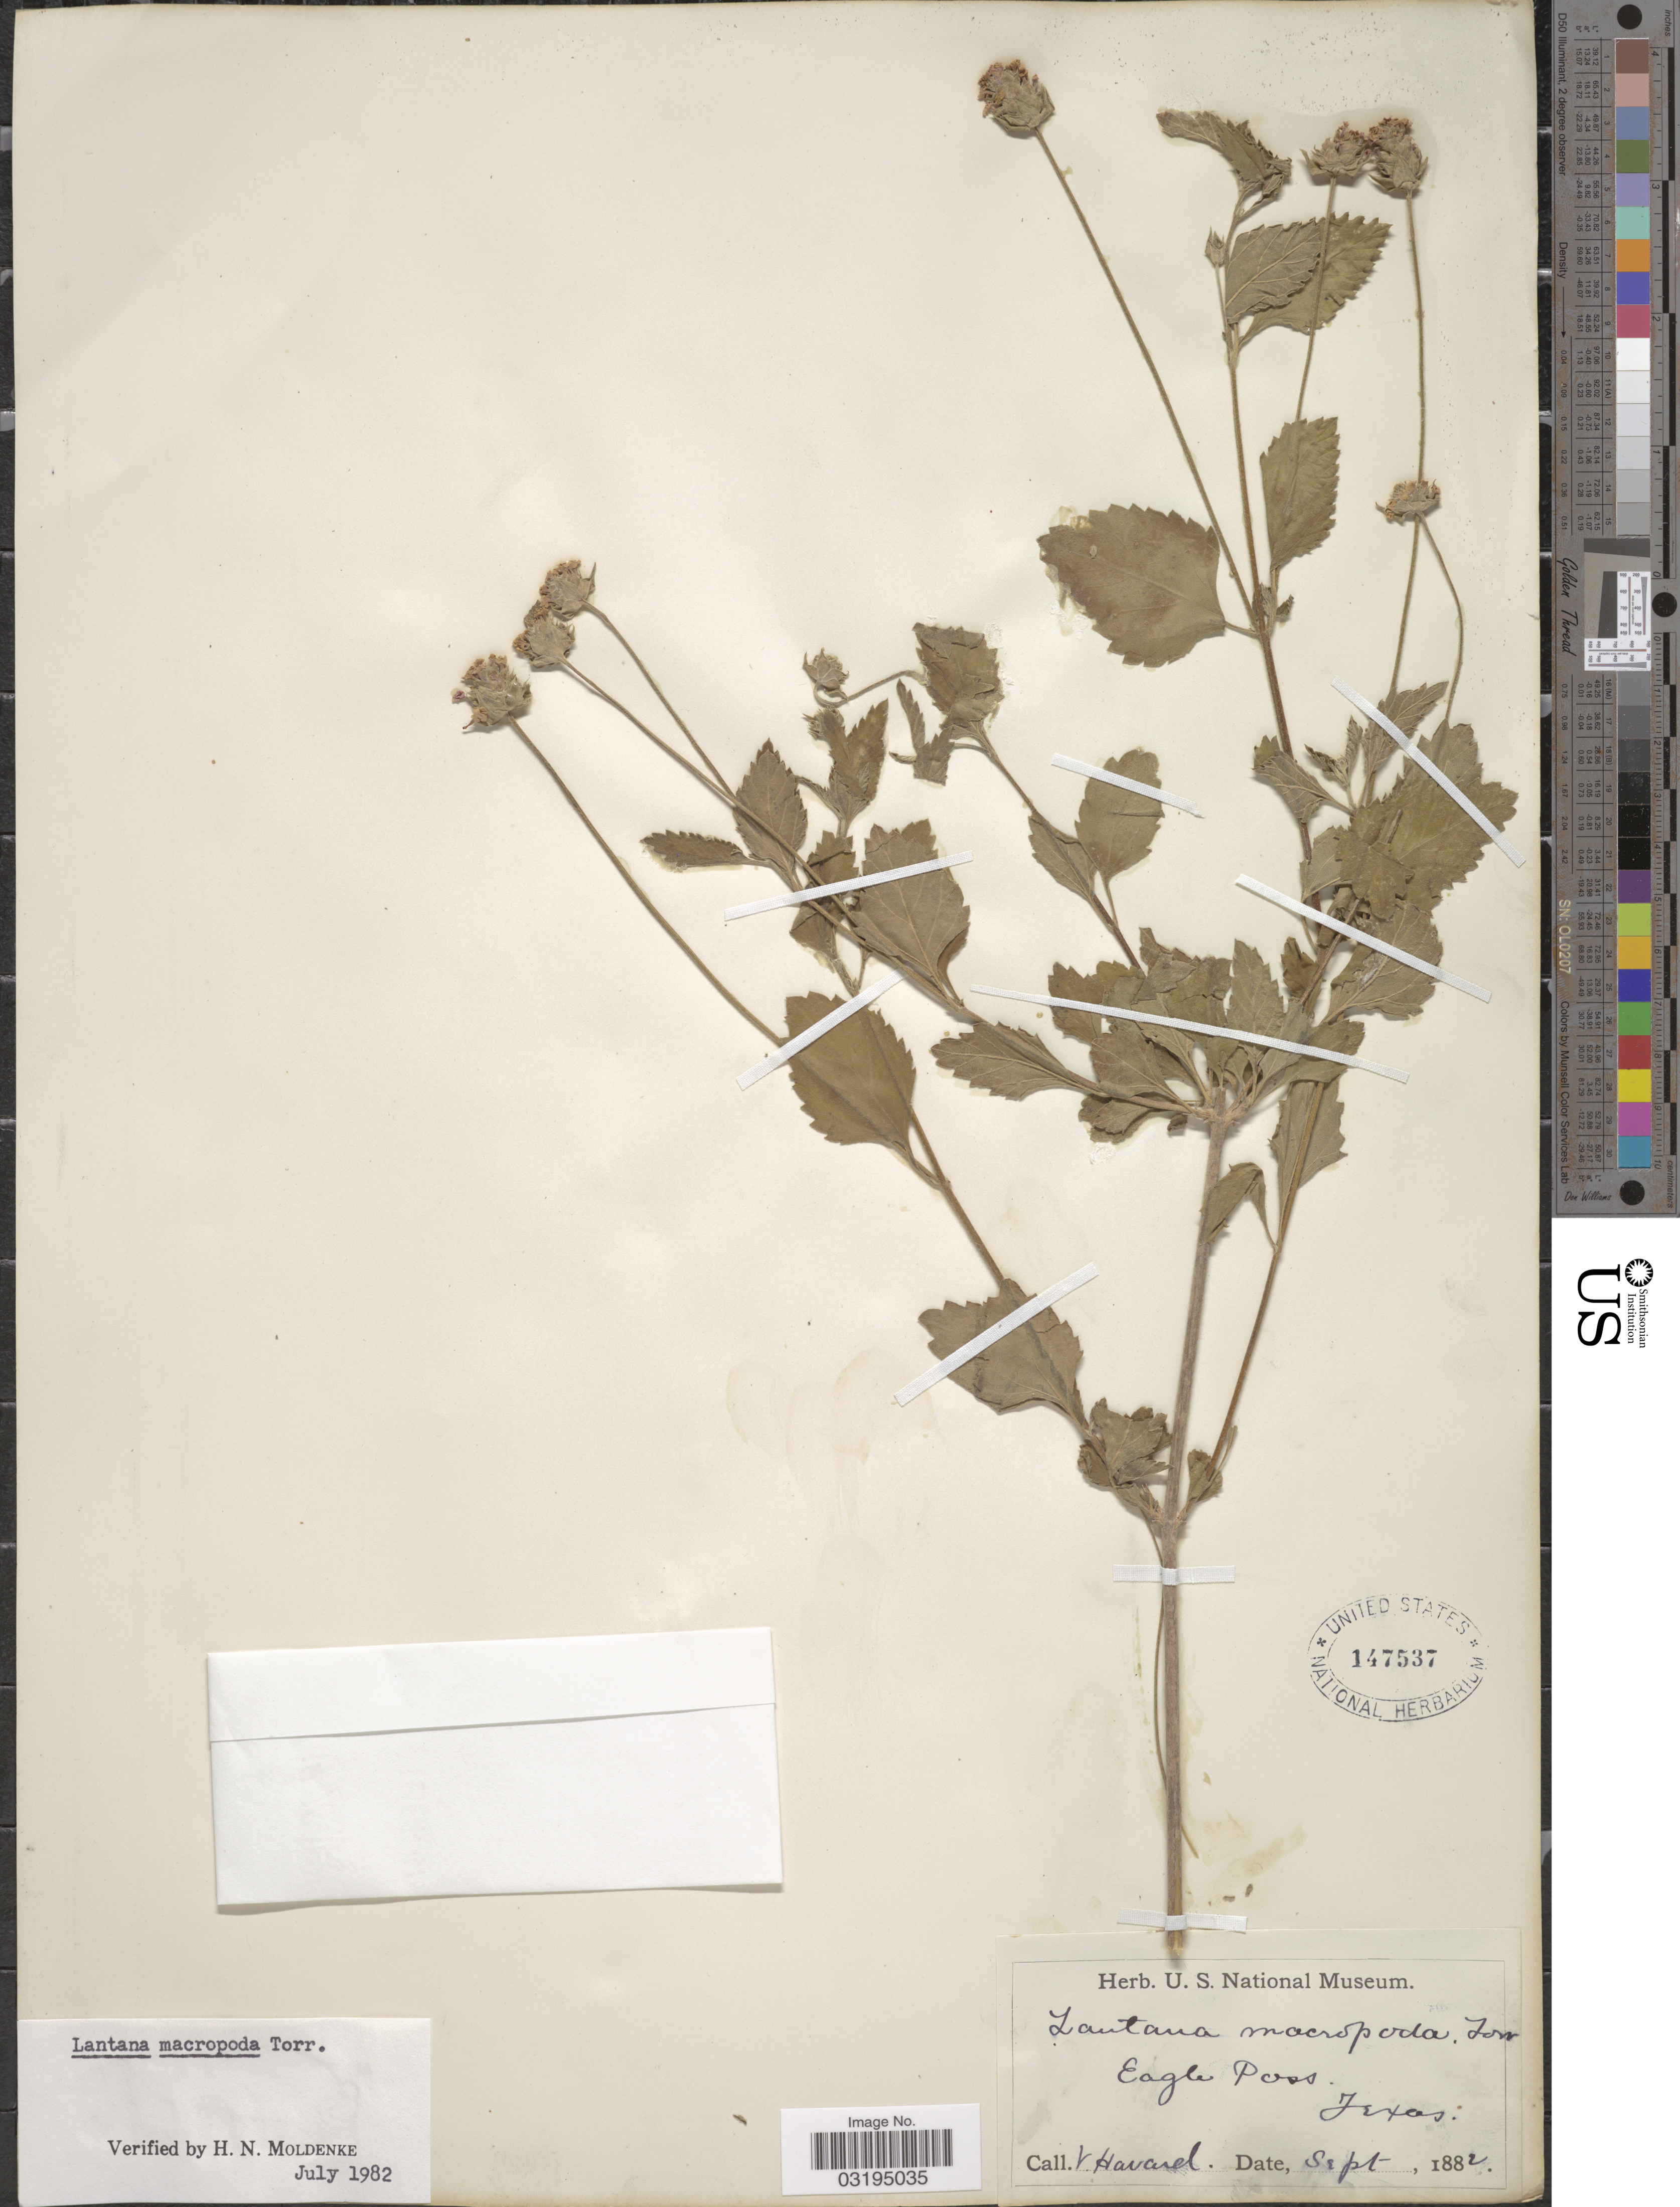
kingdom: Plantae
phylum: Tracheophyta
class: Magnoliopsida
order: Lamiales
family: Verbenaceae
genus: Lantana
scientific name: Lantana macropoda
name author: Torr.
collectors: V. Havard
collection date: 1882-09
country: United States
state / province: Texas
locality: Eagle Pass.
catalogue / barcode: US 147537